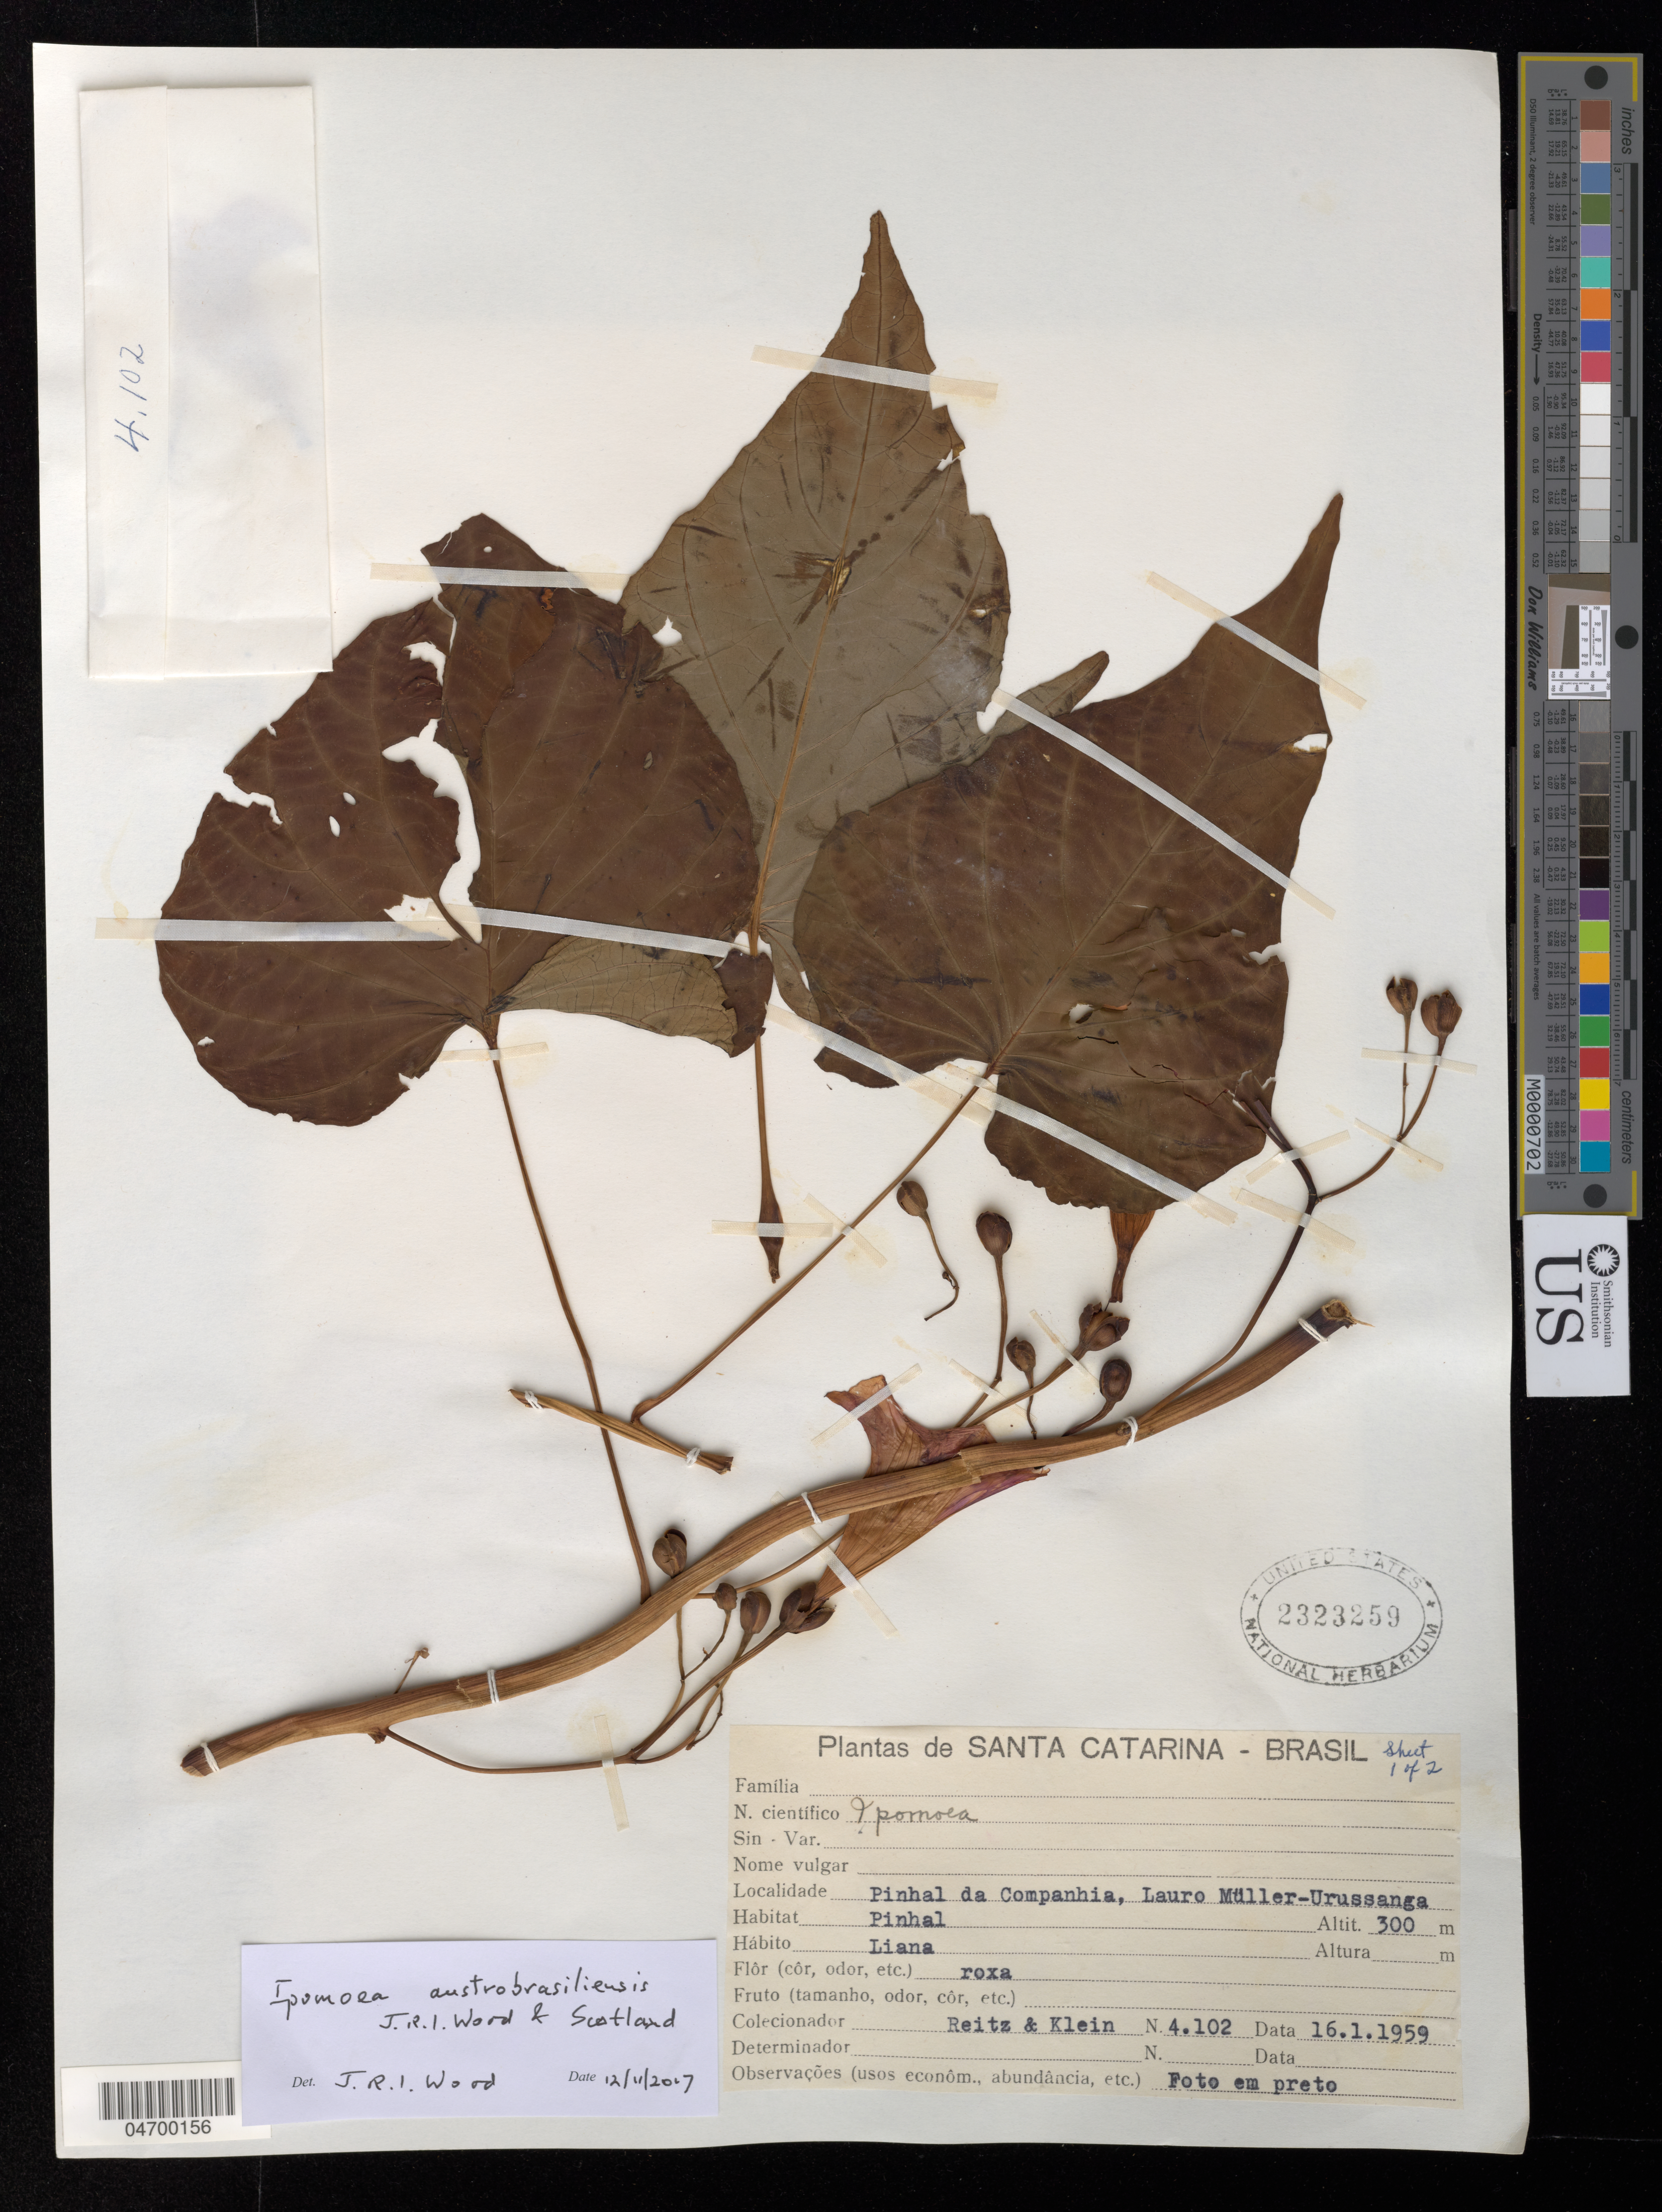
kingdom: Plantae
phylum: Tracheophyta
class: Magnoliopsida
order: Solanales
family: Convolvulaceae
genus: Ipomoea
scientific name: Ipomoea austrobrasiliensis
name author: J.R.I. Wood & Scotland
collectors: R. Reitz & R. M. Klein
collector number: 4102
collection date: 1959-01-16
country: Brazil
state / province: Santa Catarina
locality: Pinhal da Companhia, Lauro Müller-Urussanga.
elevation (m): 300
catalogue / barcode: US 2323259